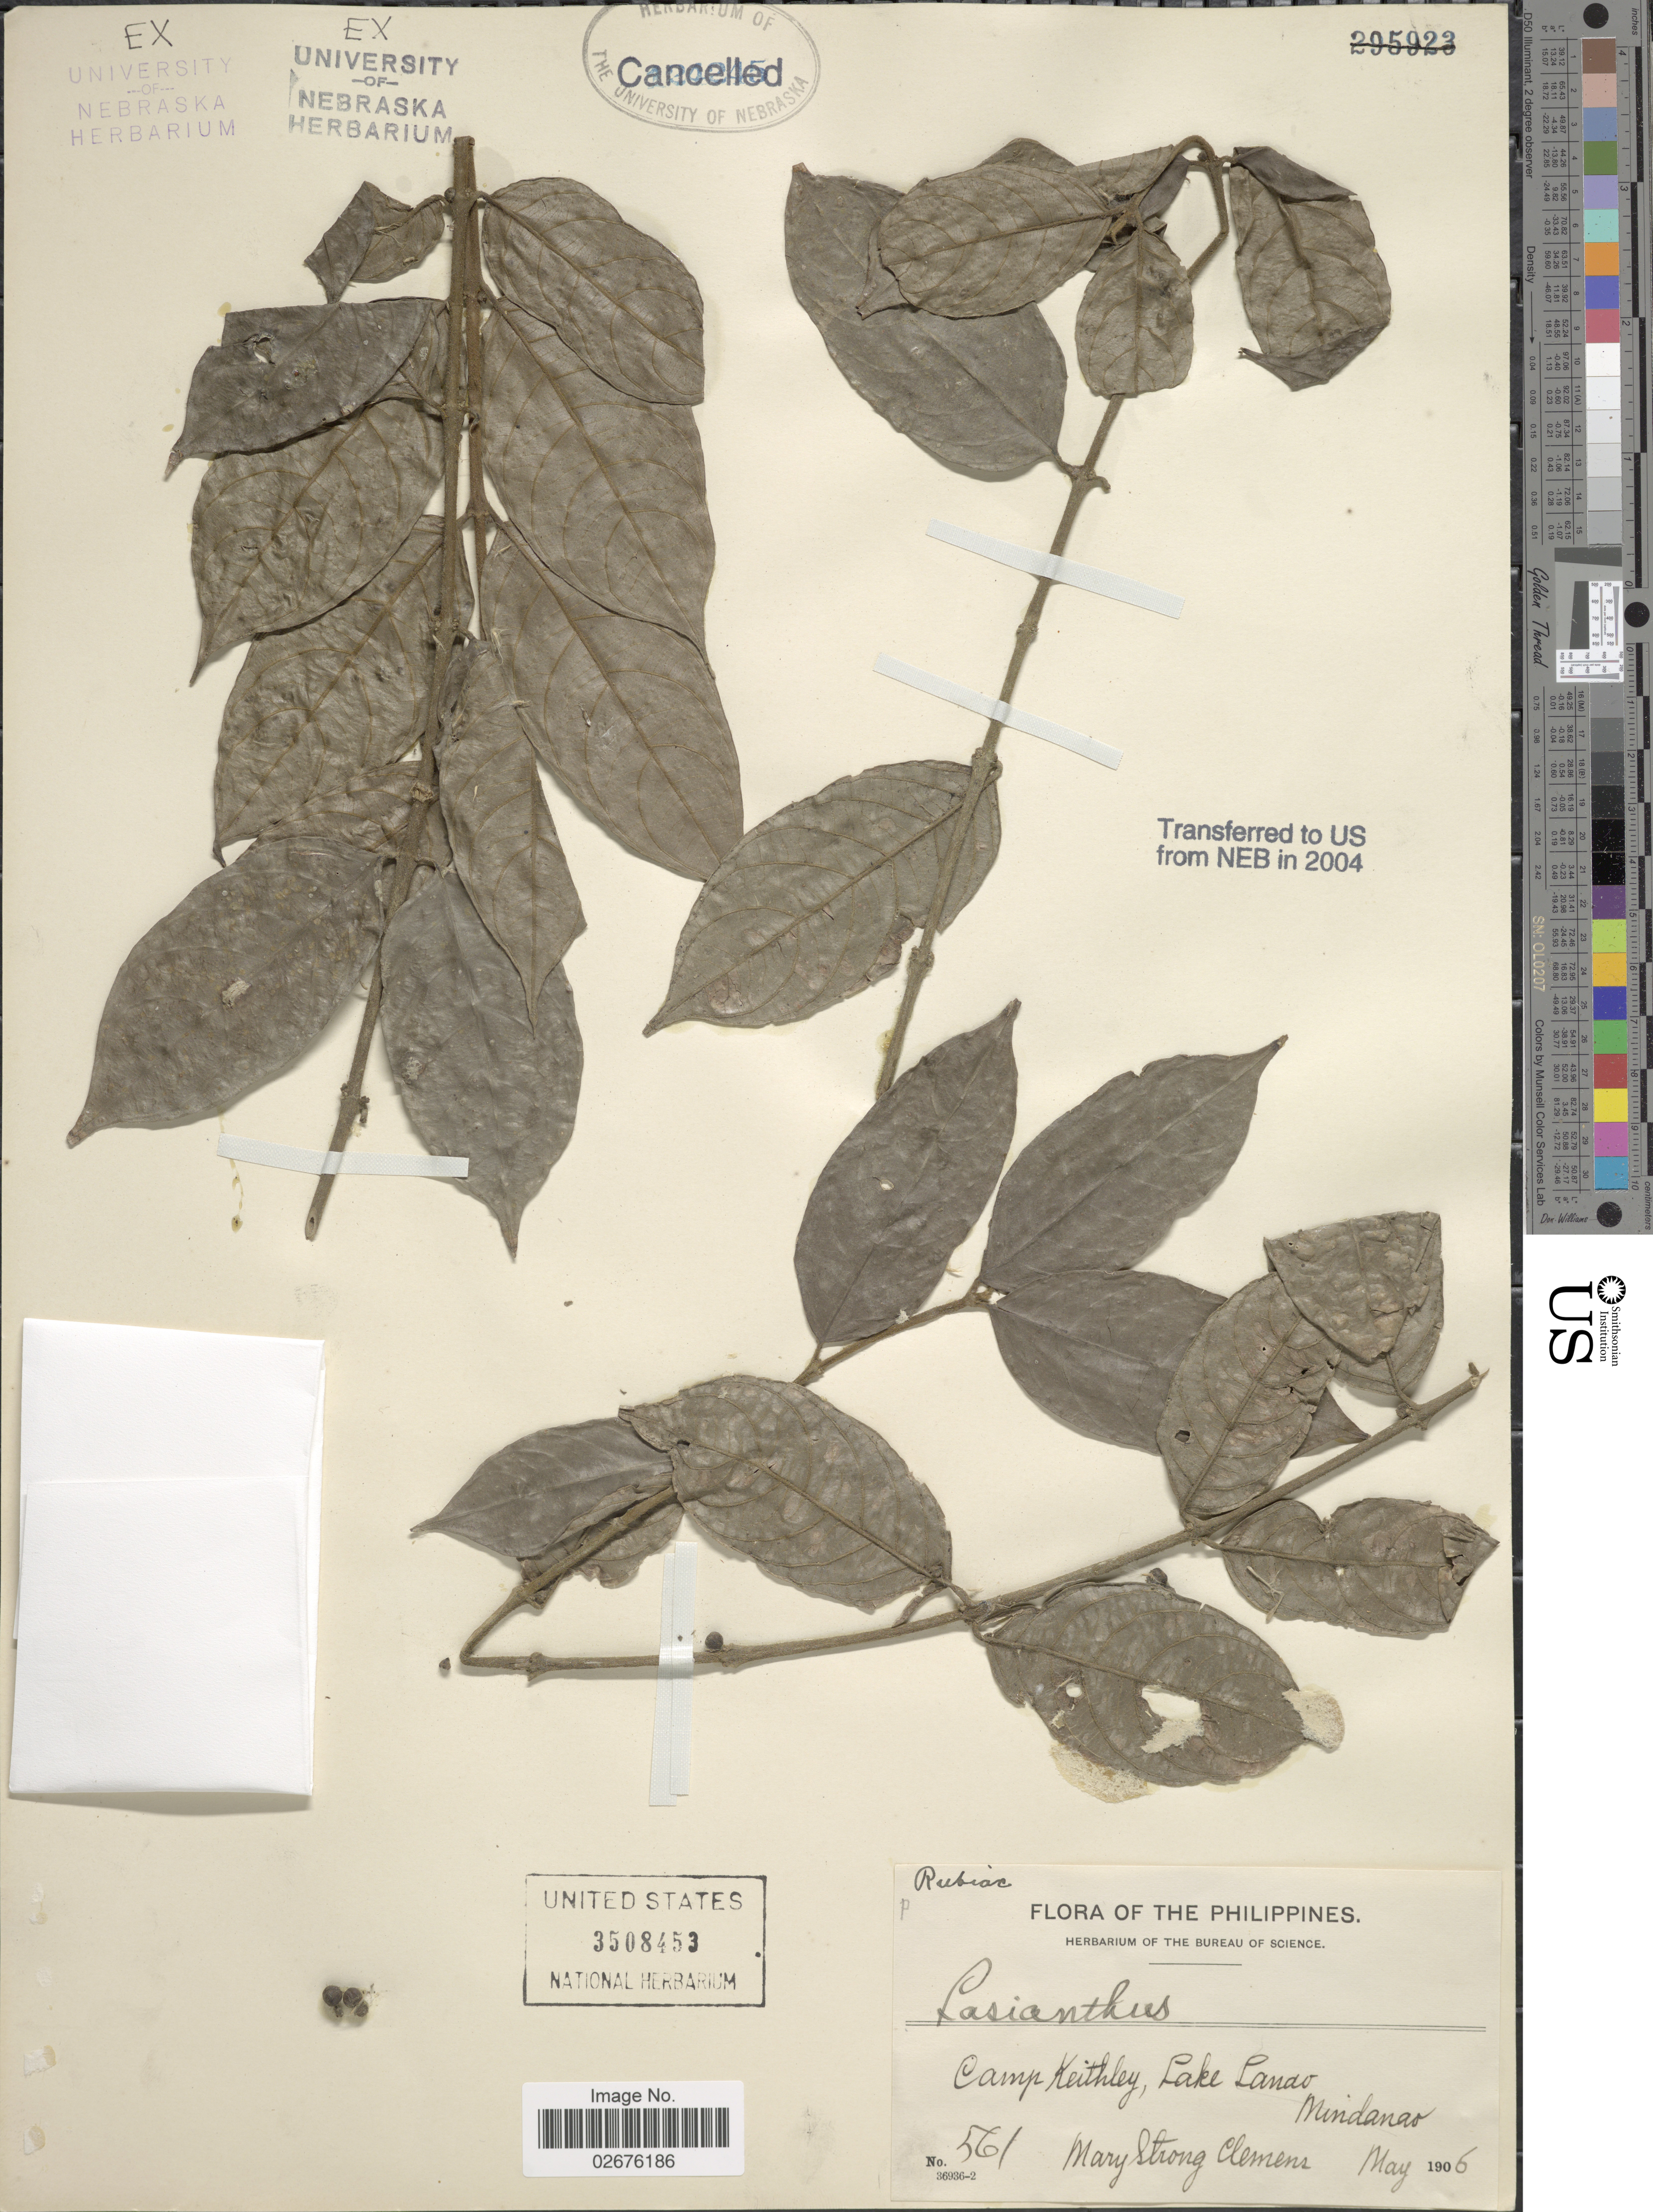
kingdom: Plantae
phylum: Tracheophyta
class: Magnoliopsida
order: Gentianales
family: Rubiaceae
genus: Lasianthus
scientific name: Lasianthus sp.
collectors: M. S. Clemens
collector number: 561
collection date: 1906-05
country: Philippines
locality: Camp Keithley, Lake Lanao, Mindanao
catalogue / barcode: US 3508453